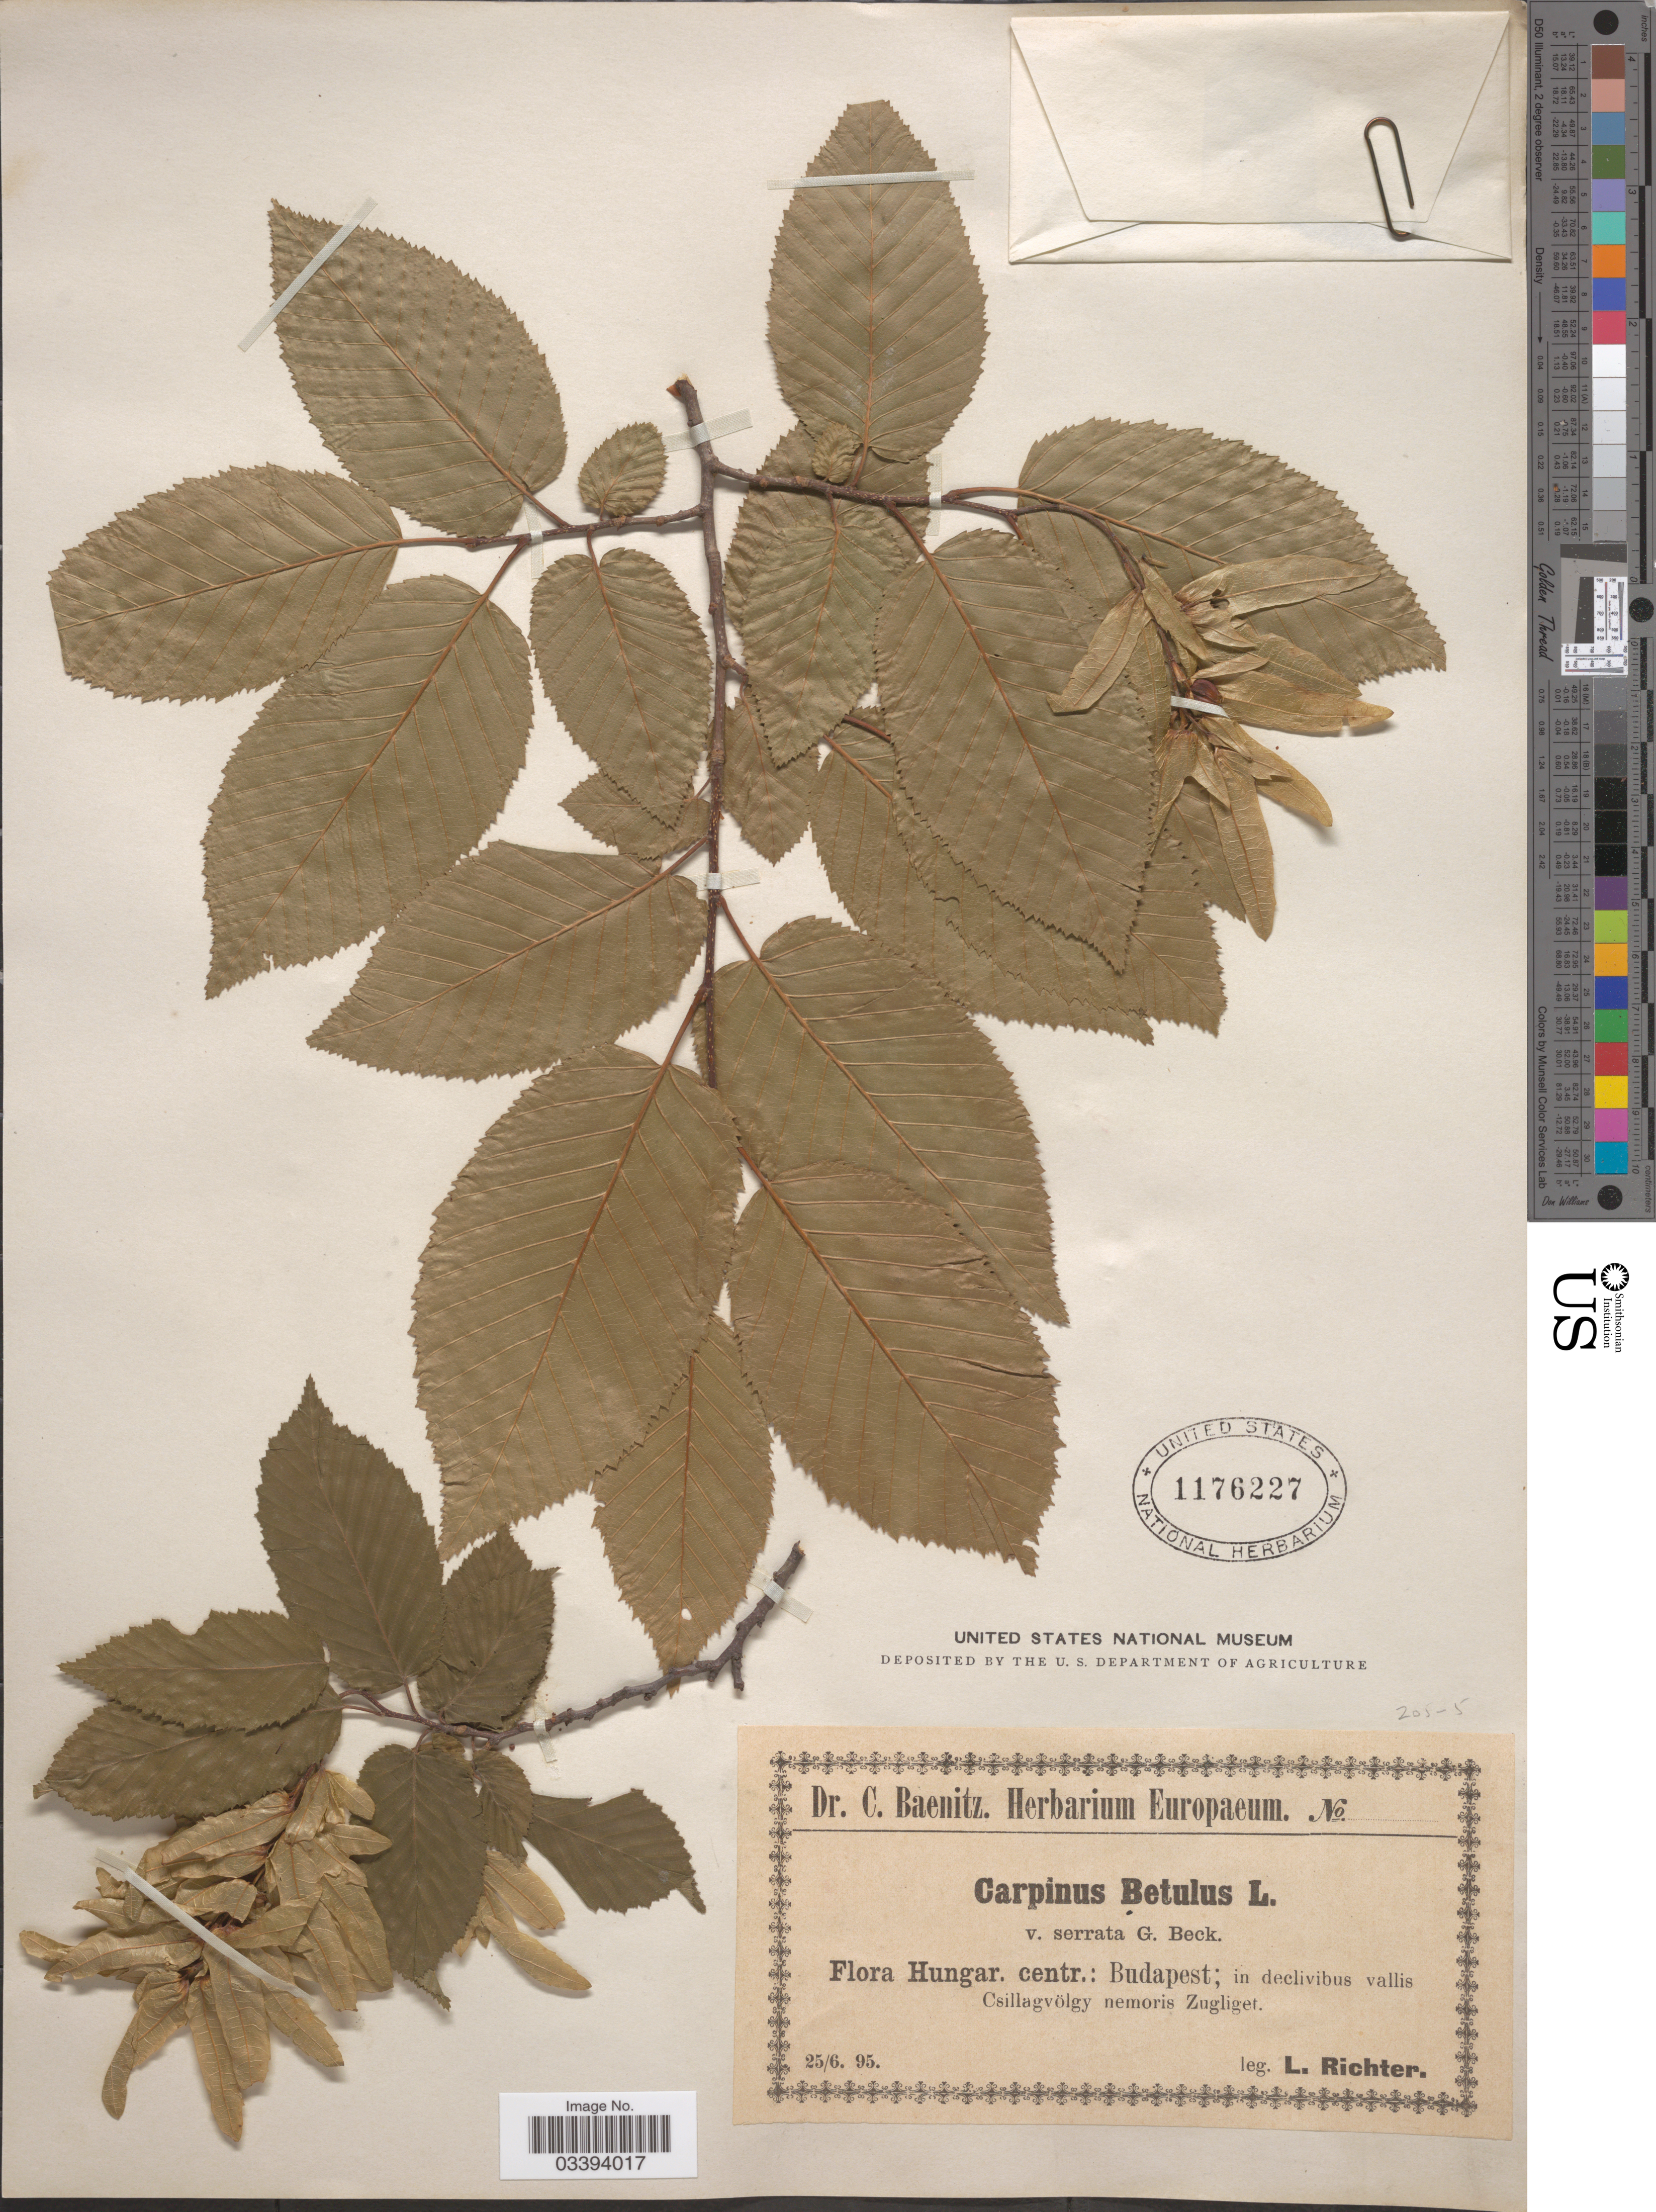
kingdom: Plantae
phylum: Tracheophyta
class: Magnoliopsida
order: Fagales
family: Betulaceae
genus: Carpinus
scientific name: Carpinus betulus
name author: L.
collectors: L. Richter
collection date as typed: Transcribed d/m/y: 25/6/95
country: Hungary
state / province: Budapest, Capital District of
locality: Hungar. centr.; in declivibus vallis Csillagvölgy nemoris Zugliget.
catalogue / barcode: US 1176227